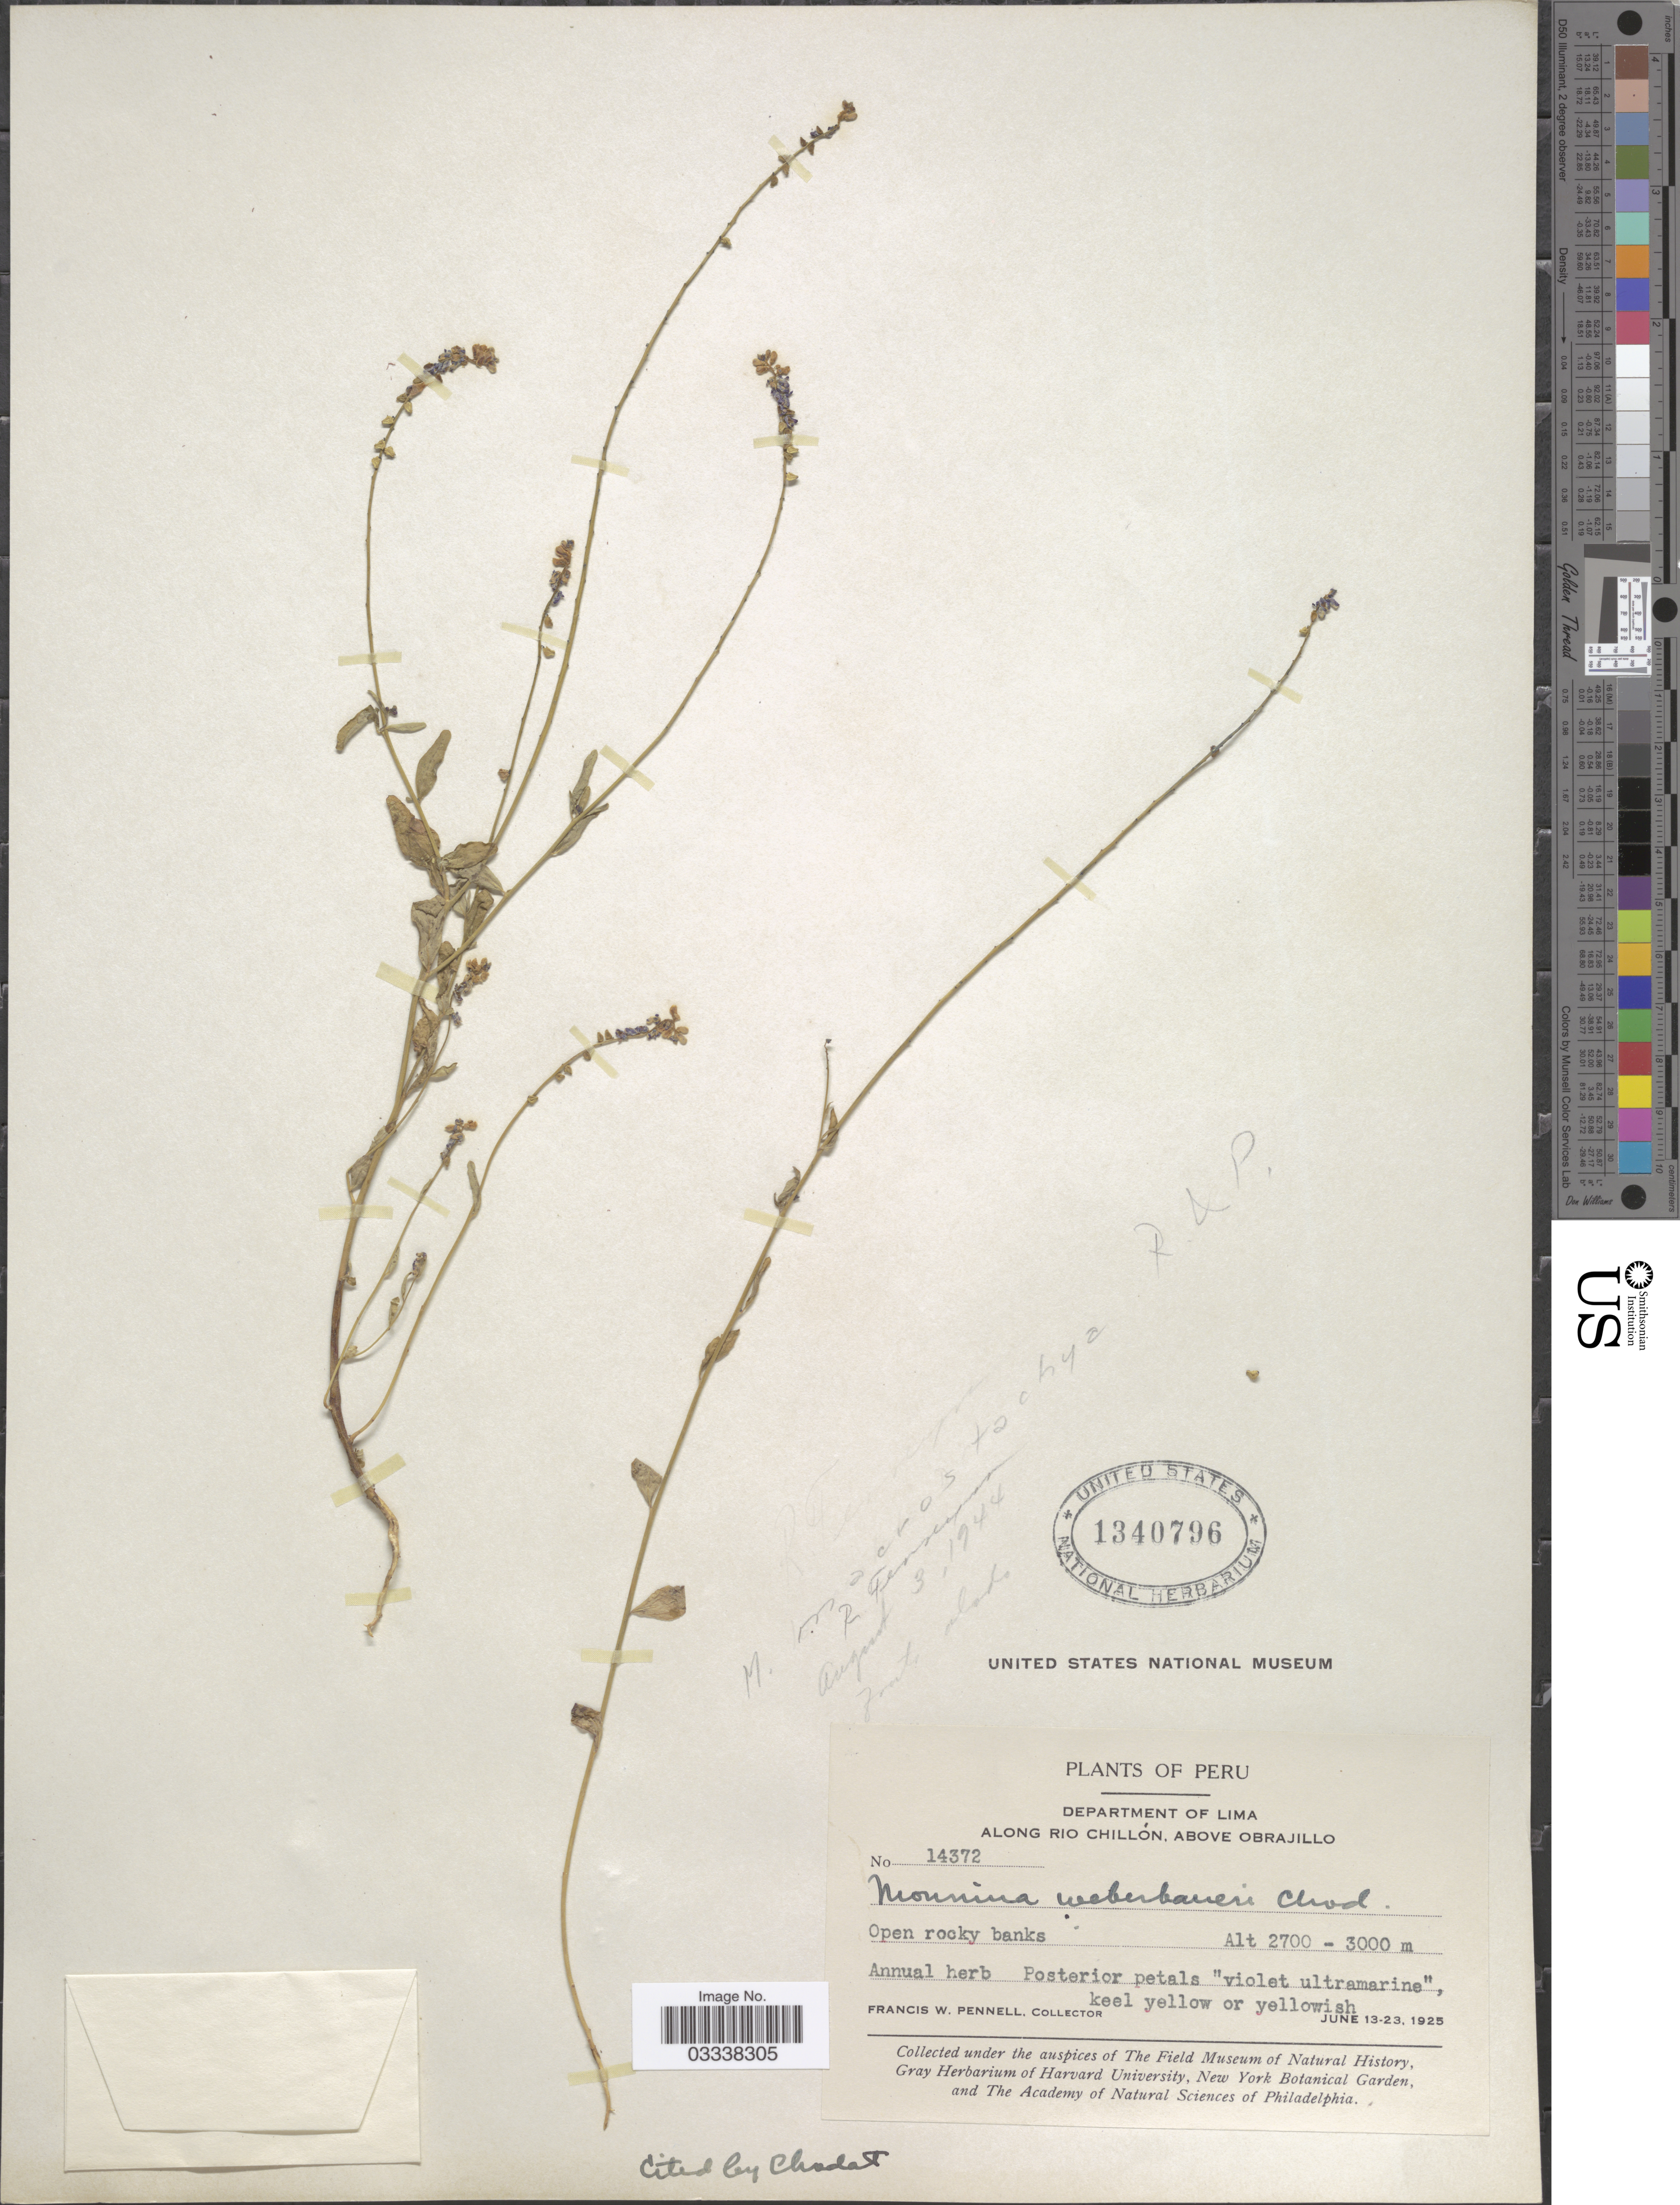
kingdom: Plantae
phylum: Tracheophyta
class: Magnoliopsida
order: Fabales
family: Polygalaceae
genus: Monnina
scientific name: Monnina macrostachya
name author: Ruiz & Pav.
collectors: F. W. Pennell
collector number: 14372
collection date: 1925-06-13/1925-06-23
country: Peru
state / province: Lima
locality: Department of Lima. Along Rio Chillón, above Obrajillo.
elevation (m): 2700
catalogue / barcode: US 1340796